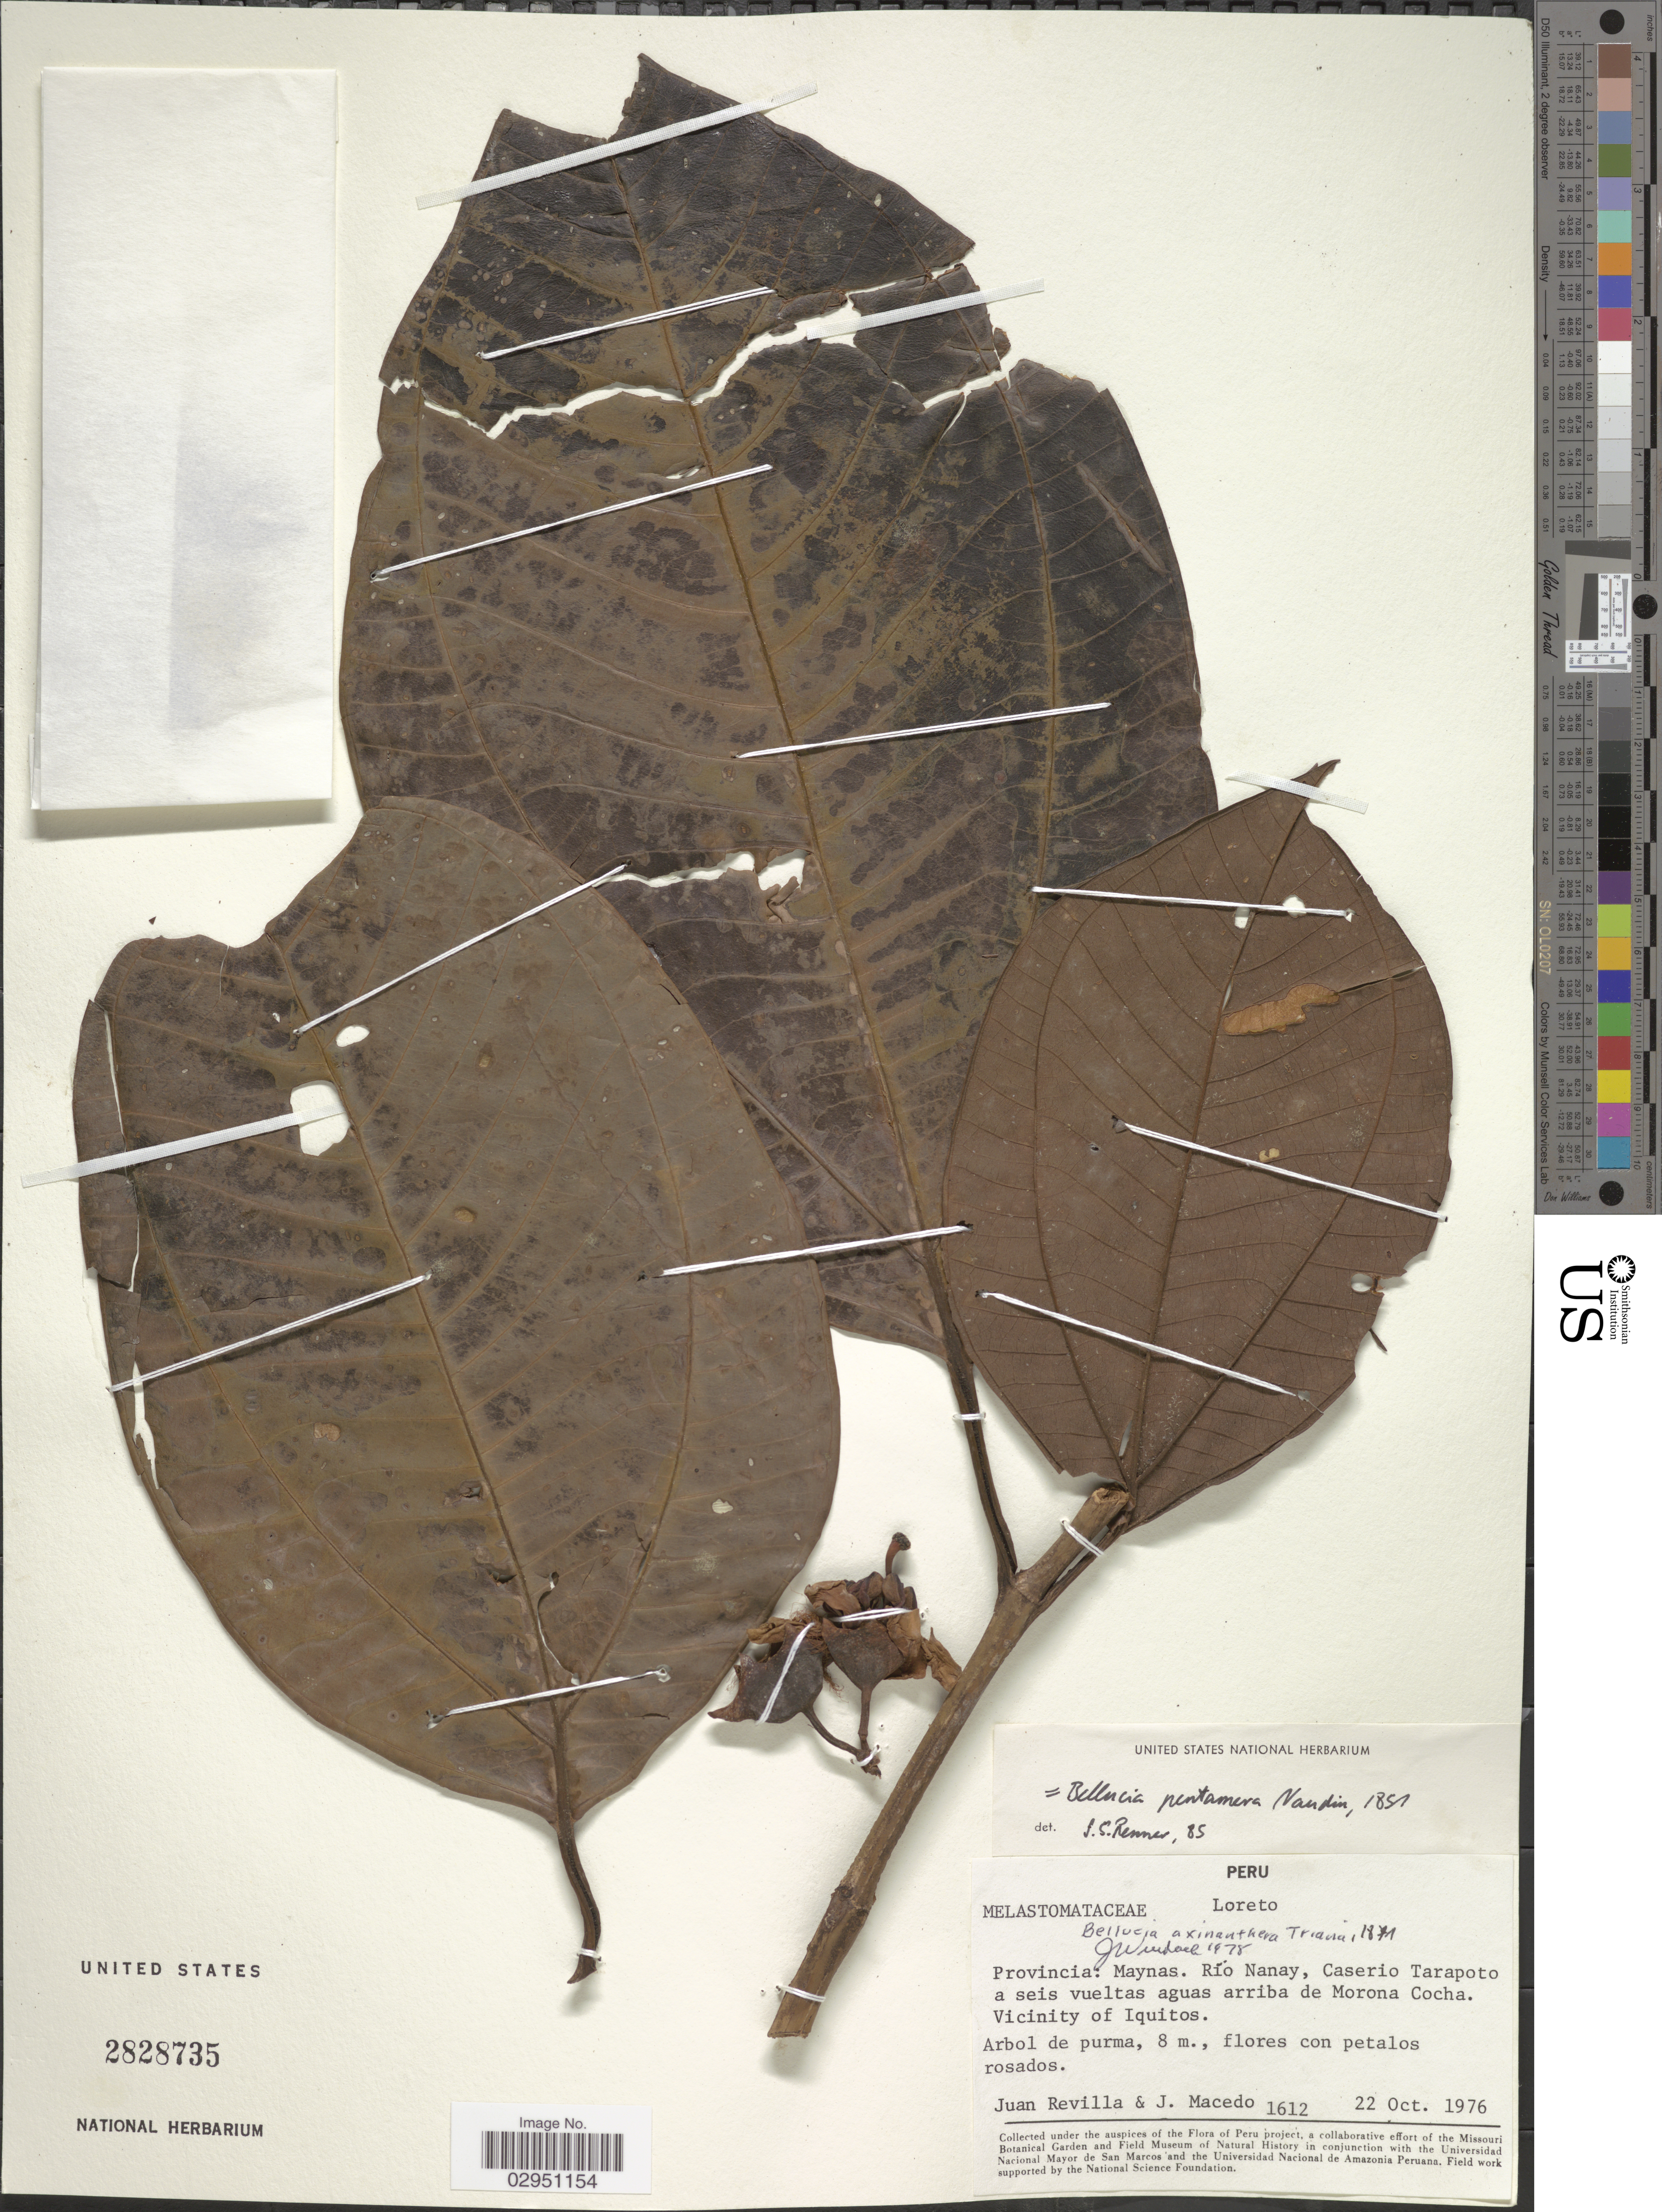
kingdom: Plantae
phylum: Tracheophyta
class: Magnoliopsida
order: Myrtales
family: Melastomataceae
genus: Bellucia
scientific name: Bellucia pentamera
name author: Naudin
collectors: J. Revilla & J. Macedo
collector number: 1612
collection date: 1976-10-22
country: Peru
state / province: Loreto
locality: Provincia: Maynas. Río Nanay, Caserio Tarapoto a seis vueltas aguas arriba de Morona Cocha. Vicinity of Iquitos.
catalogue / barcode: US 2828735